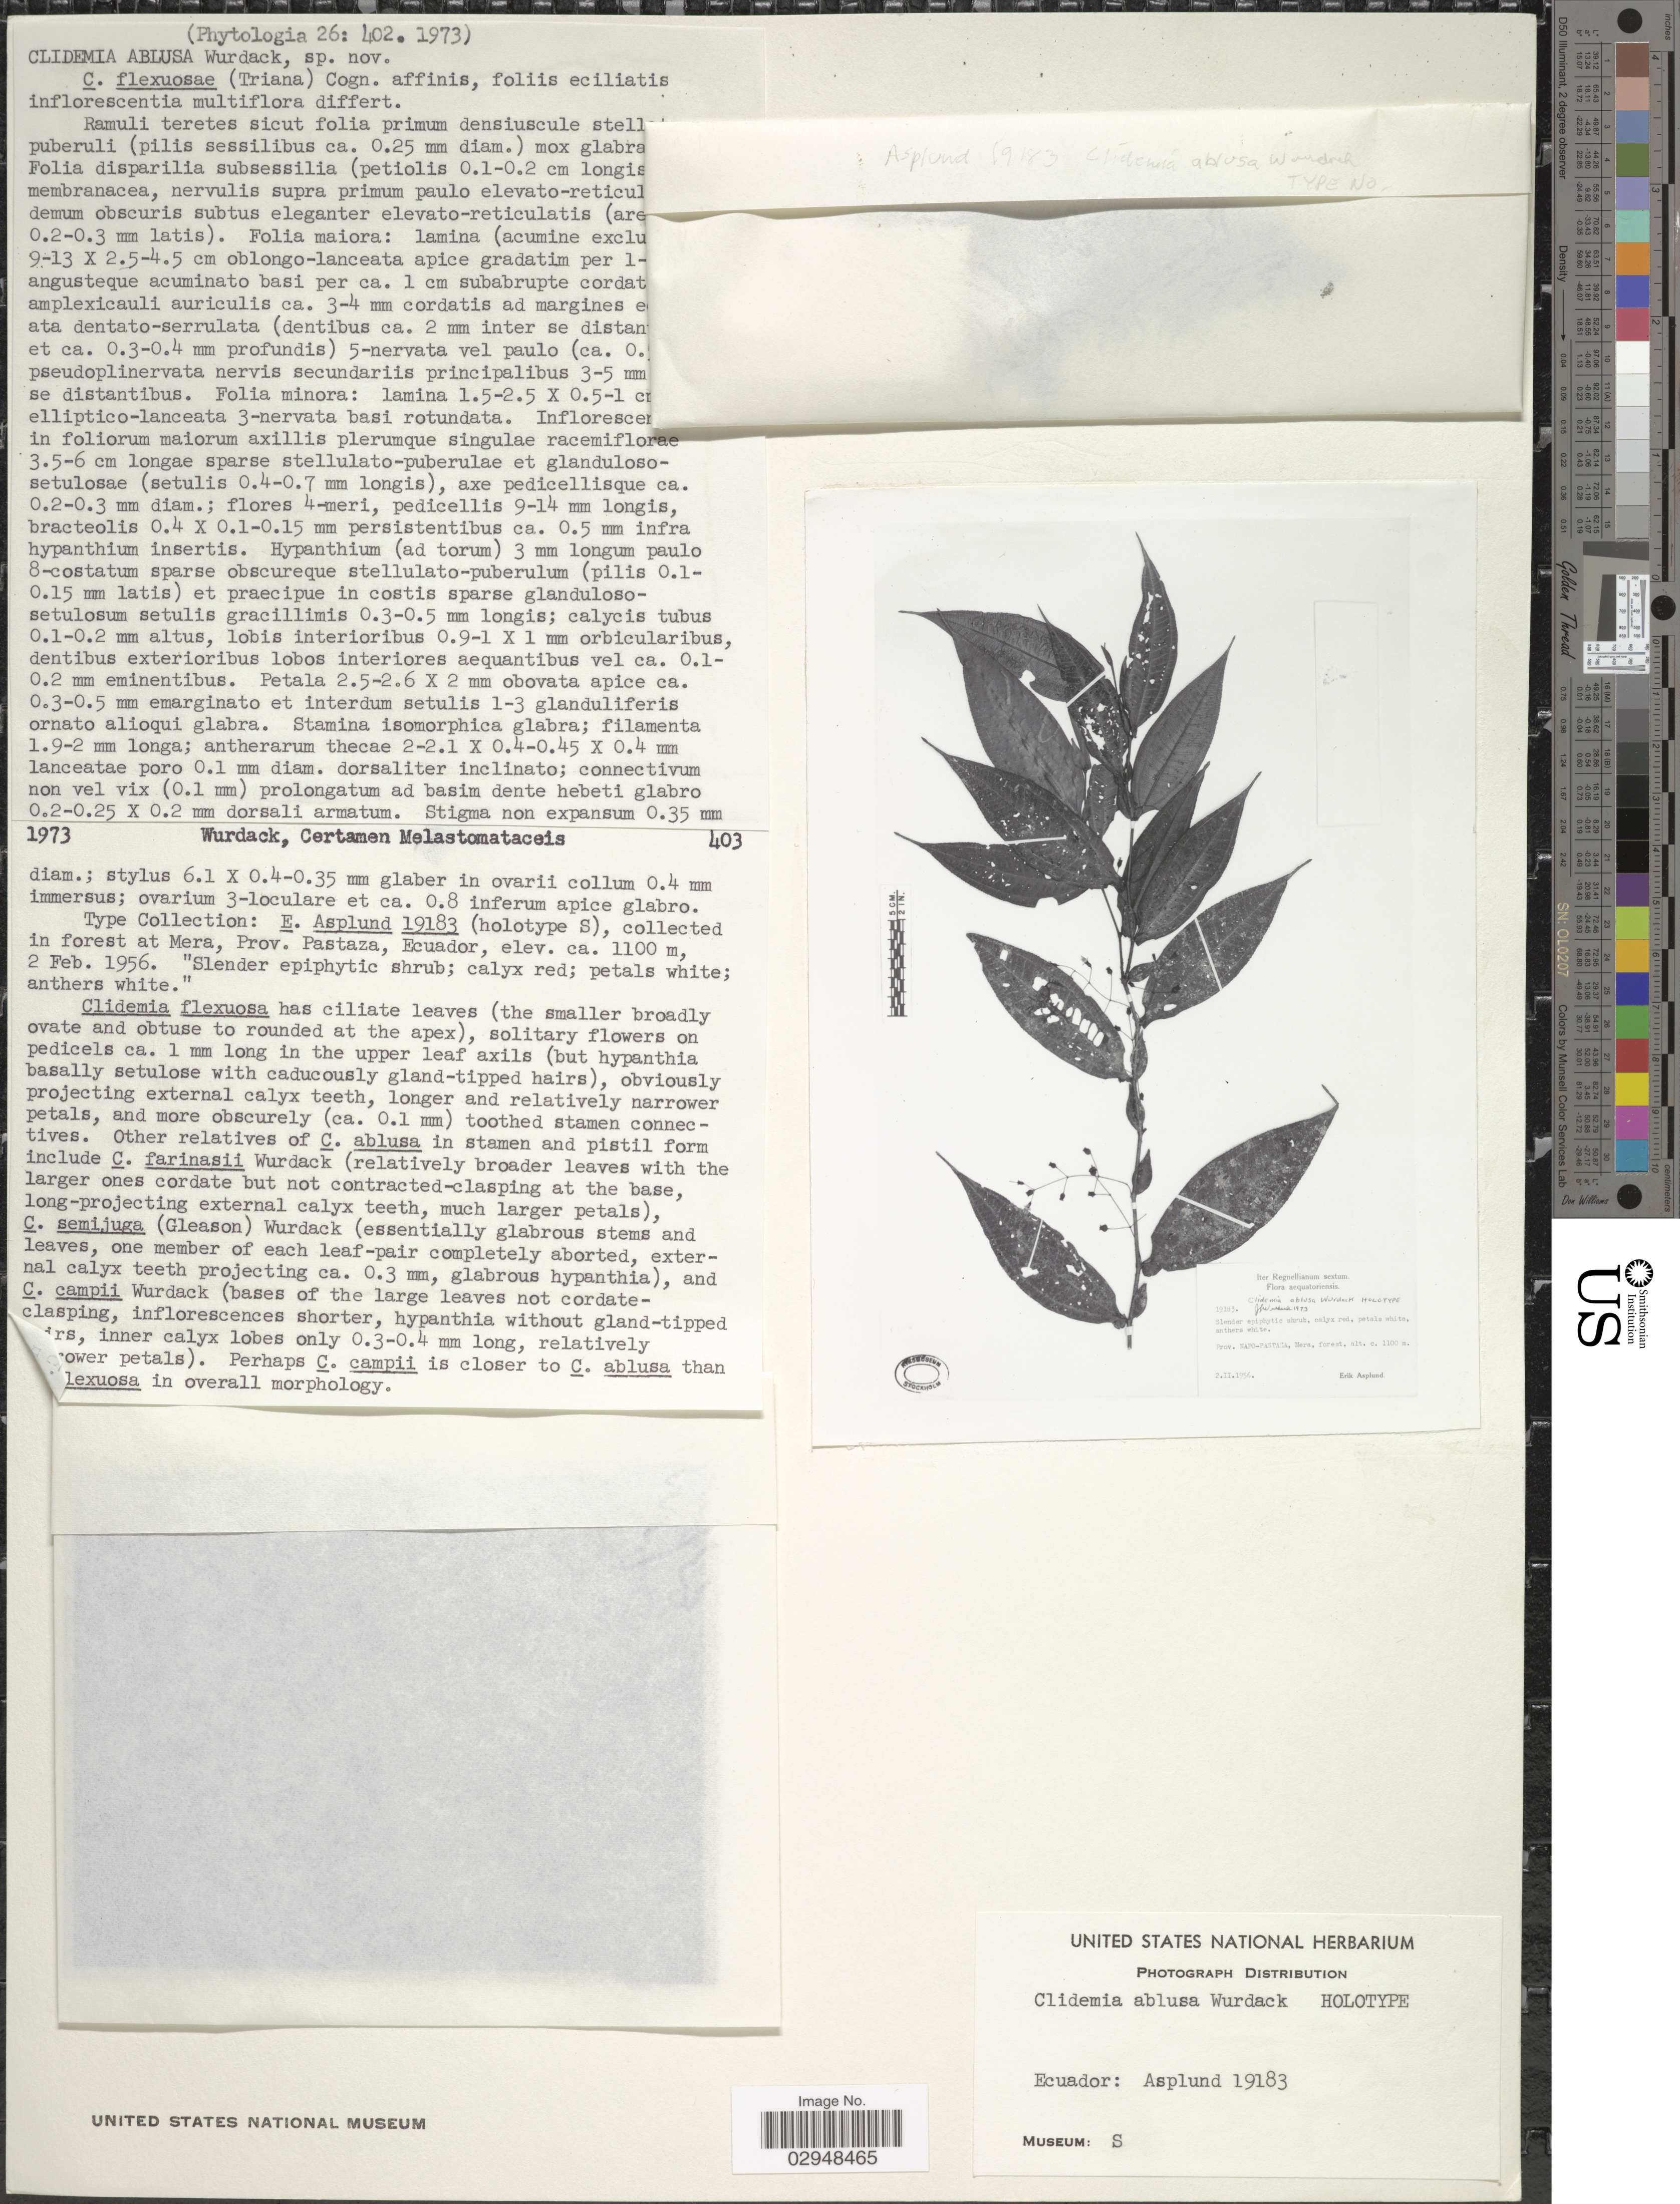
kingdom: Plantae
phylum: Tracheophyta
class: Magnoliopsida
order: Myrtales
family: Melastomataceae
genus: Clidemia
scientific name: Clidemia ablusa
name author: Wurdack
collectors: E. Asplund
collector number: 19183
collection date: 1956-02-02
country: Ecuador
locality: Prov. Napo-Pastaza, Mera.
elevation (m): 1100